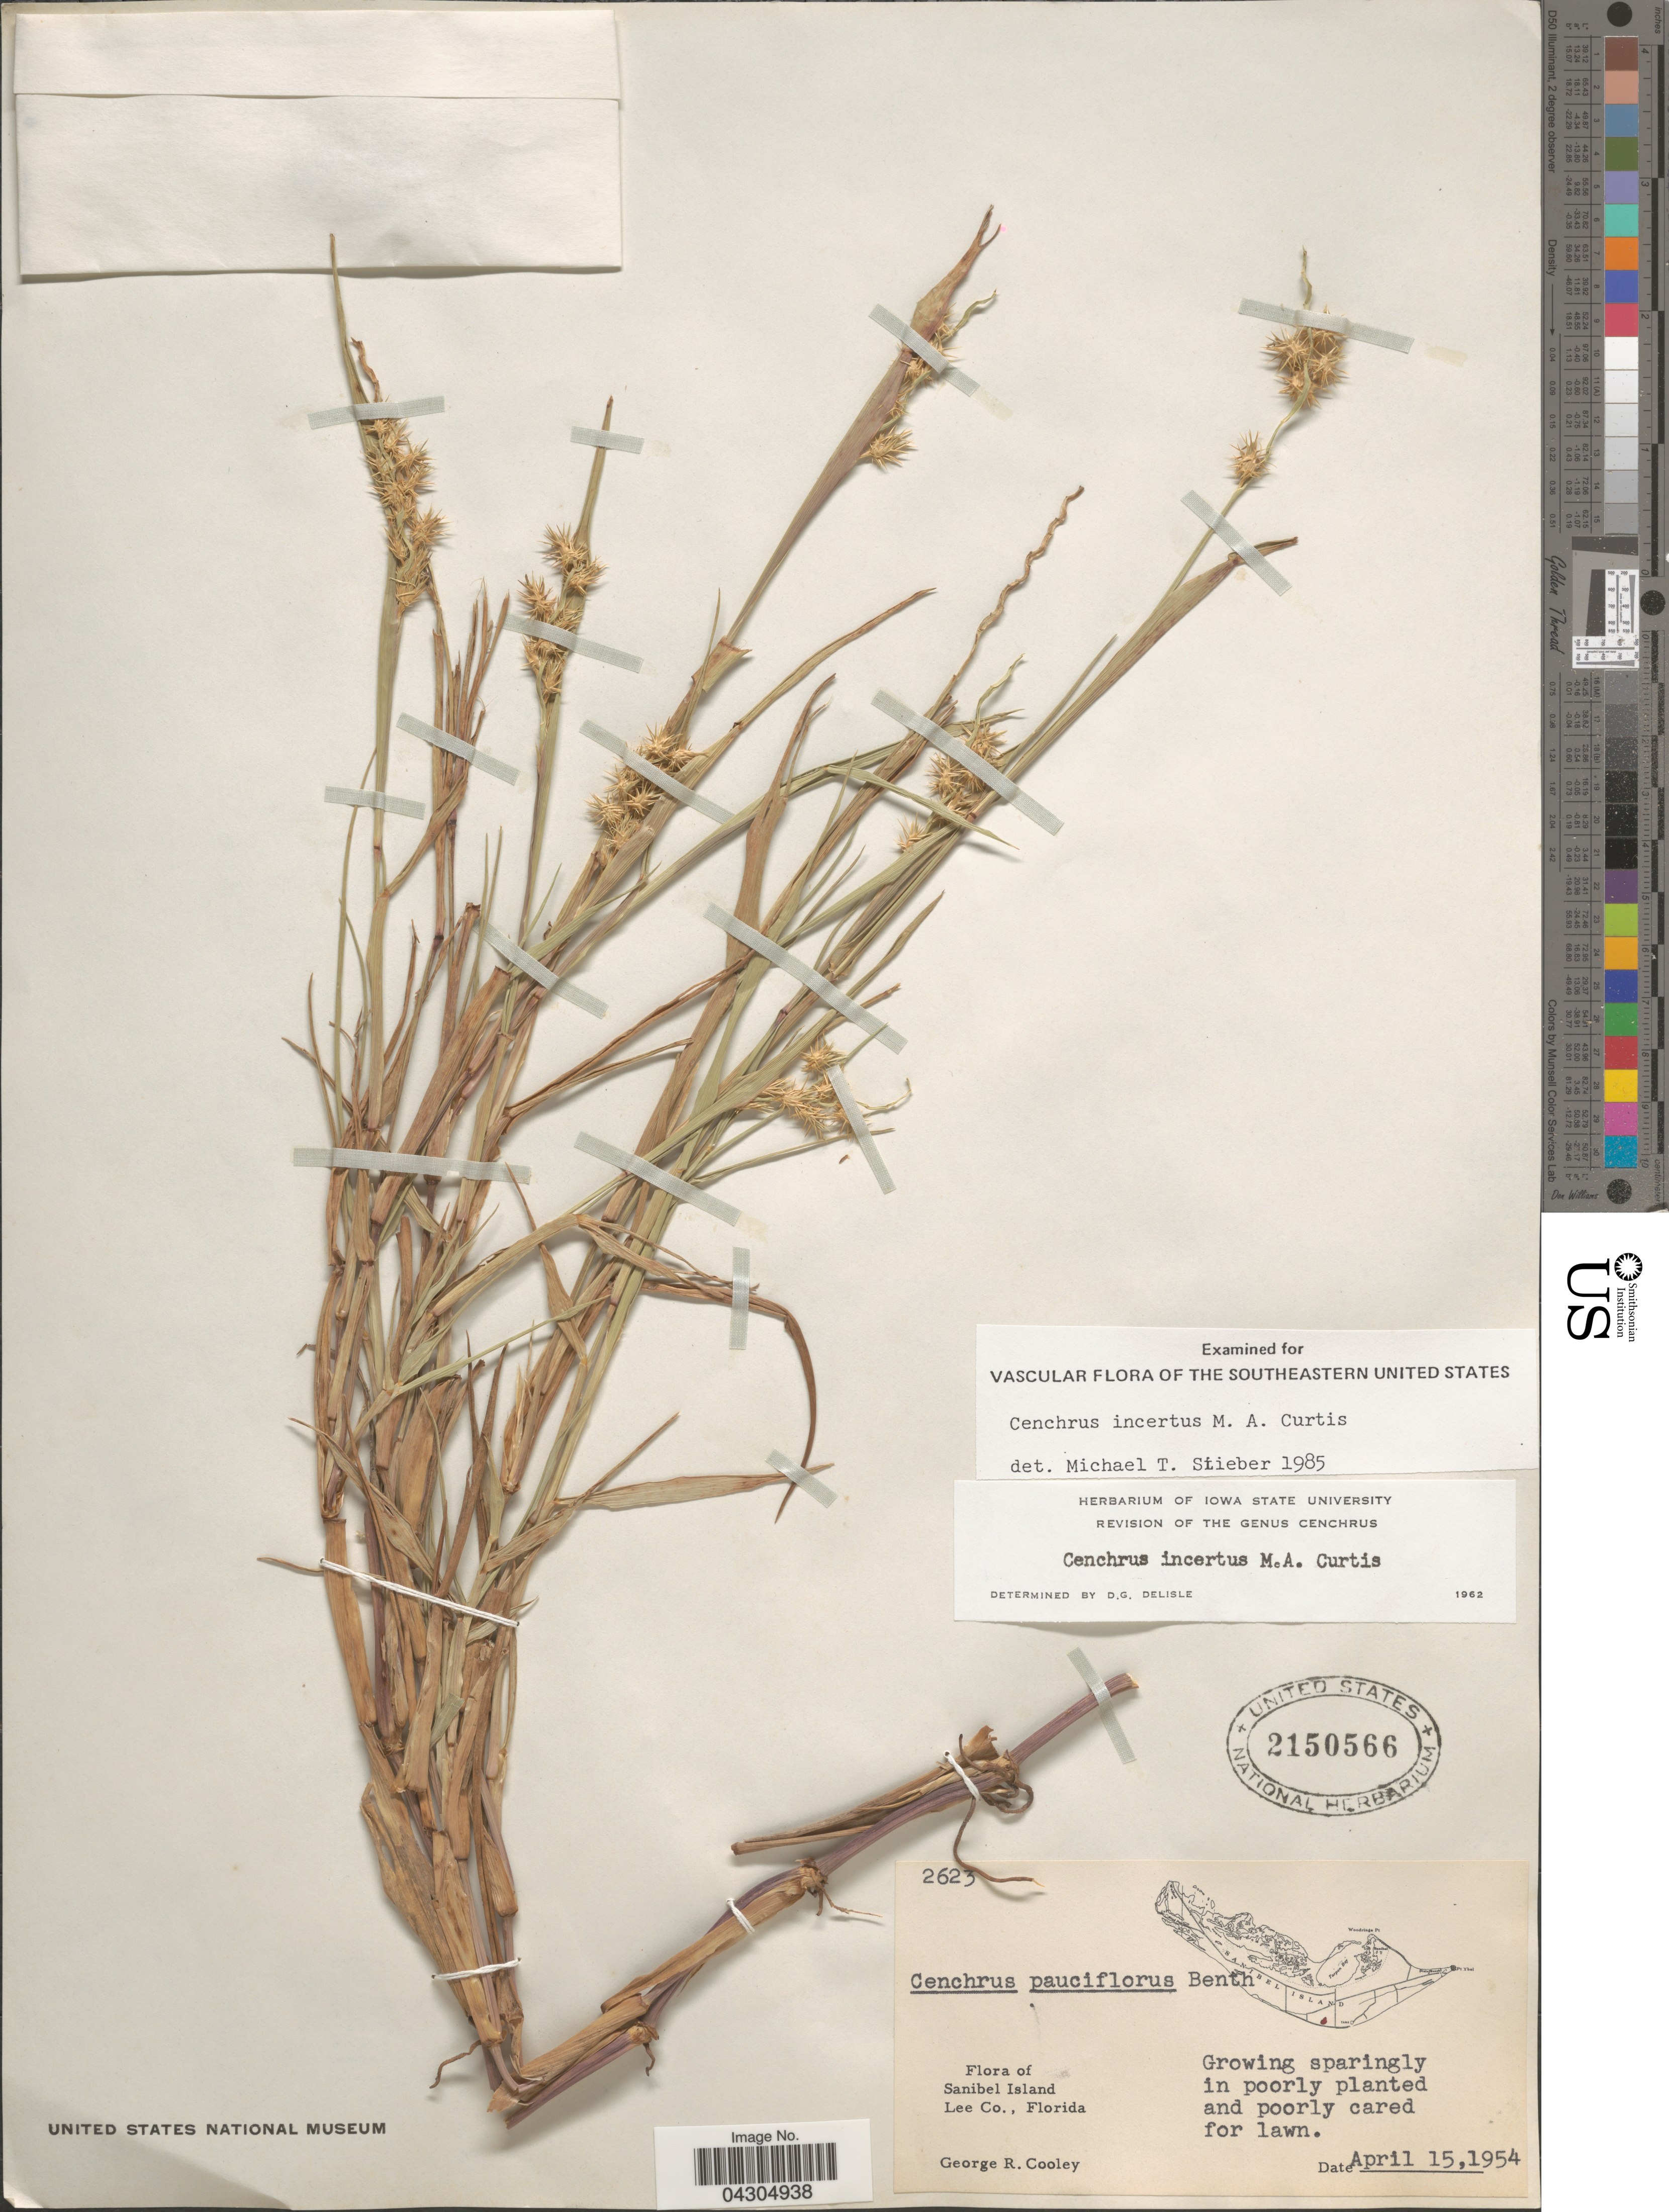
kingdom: Plantae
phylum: Tracheophyta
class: Liliopsida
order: Poales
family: Poaceae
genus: Cenchrus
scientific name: Cenchrus spinifex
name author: Cav.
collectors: G. R. Cooley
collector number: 2623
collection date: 1954-04-15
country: United States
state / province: Florida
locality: Sanibel Island. Lee Co.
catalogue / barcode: US 2150566